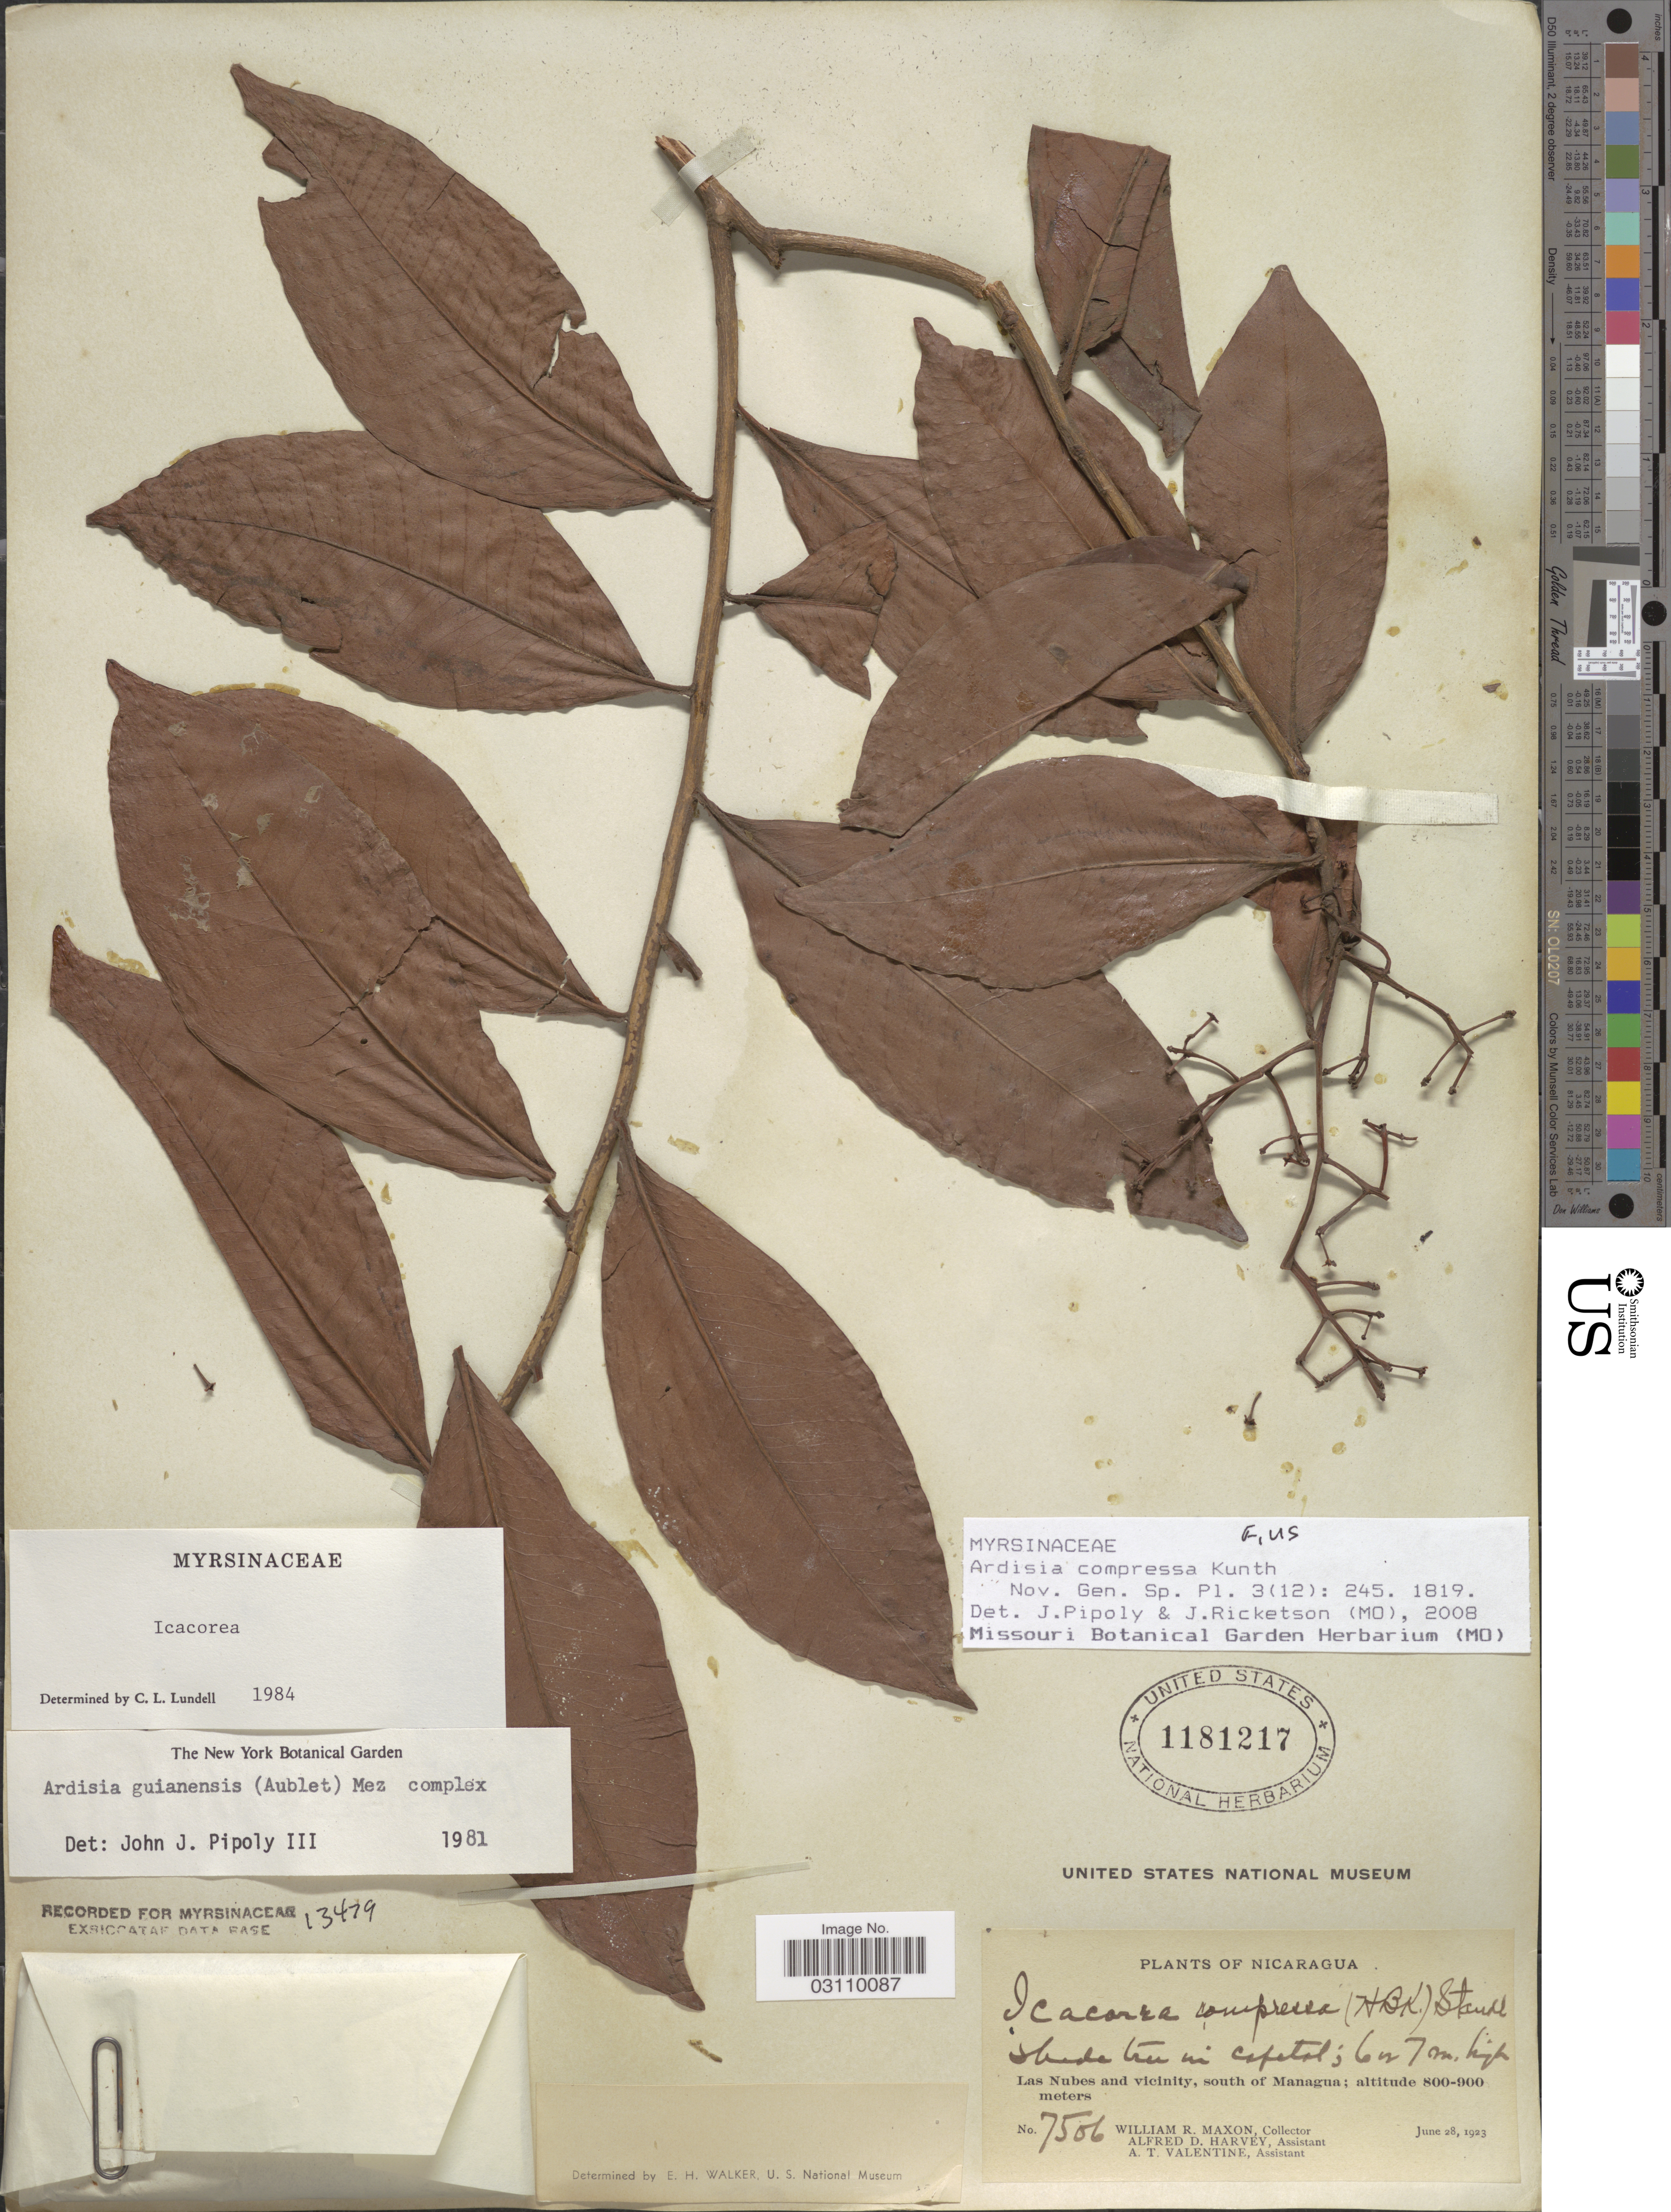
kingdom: Plantae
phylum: Tracheophyta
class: Magnoliopsida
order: Ericales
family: Primulaceae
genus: Ardisia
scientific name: Ardisia compressa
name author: Kunth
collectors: W. R. Maxon, A. D. Harvey & A. Valentine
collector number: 7506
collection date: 1923-06-28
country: Nicaragua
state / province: Managua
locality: Las Nubes and vicinity, south of Managua.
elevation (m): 800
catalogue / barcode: US 1181217